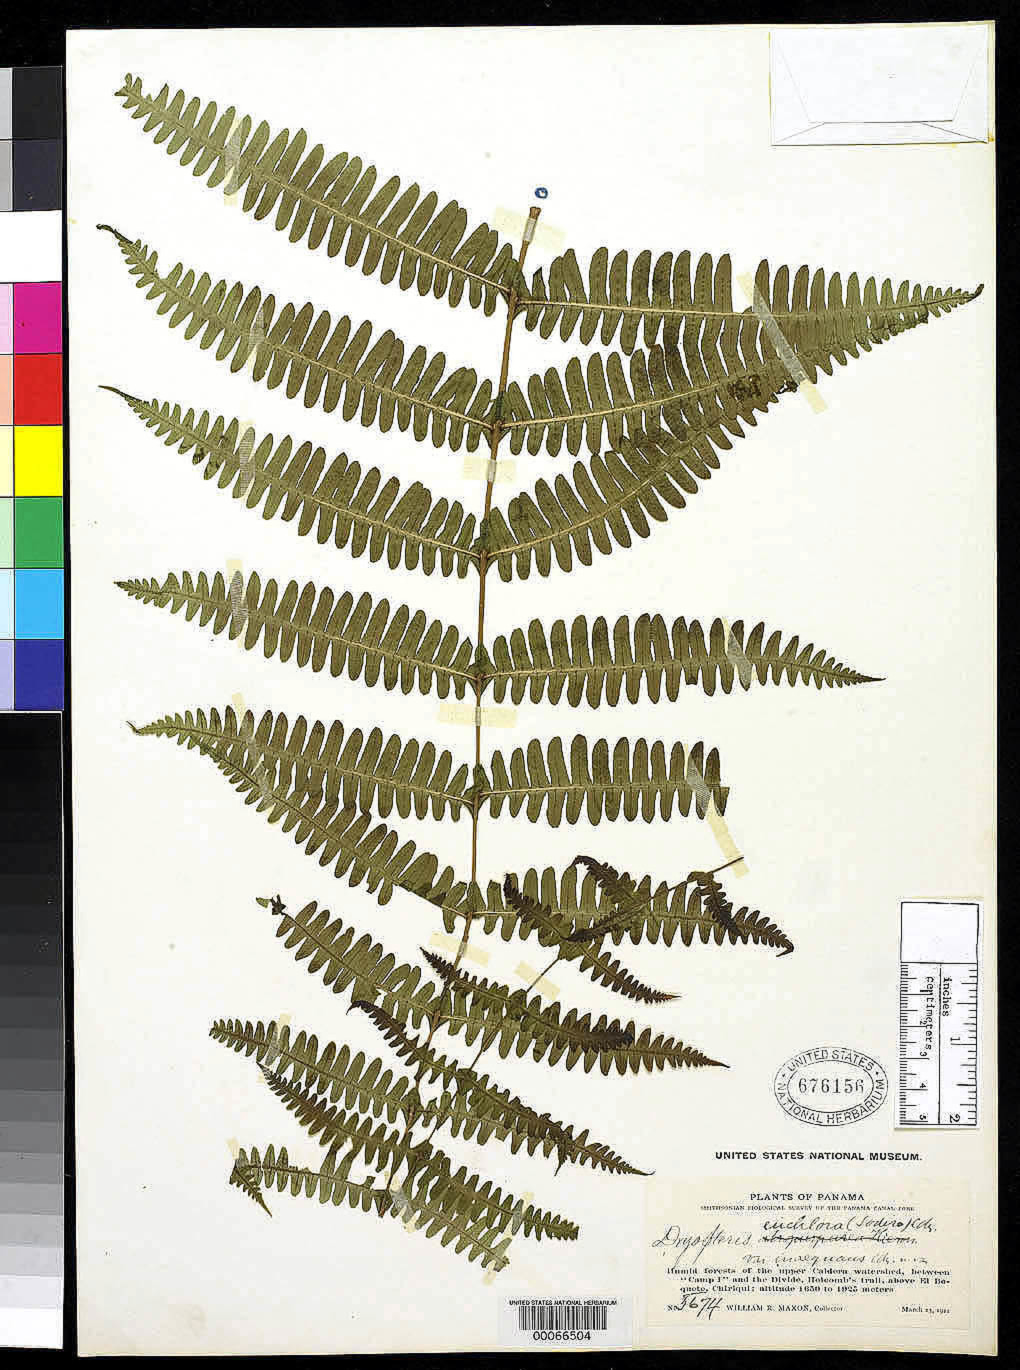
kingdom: Plantae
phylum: Tracheophyta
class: Polypodiopsida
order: Polypodiales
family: Dryopteridaceae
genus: Dryopteris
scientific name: Dryopteris euchlora var. inaequans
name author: C. Chr.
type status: Lectotype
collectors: W. R. Maxon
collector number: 5674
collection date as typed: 23 Mar 1911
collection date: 1911-03-23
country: Panama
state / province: Chiriquí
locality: Between camp 1 & the divide, Holcomb's Trail, above El Boquete.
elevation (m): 1650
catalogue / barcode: US 676156